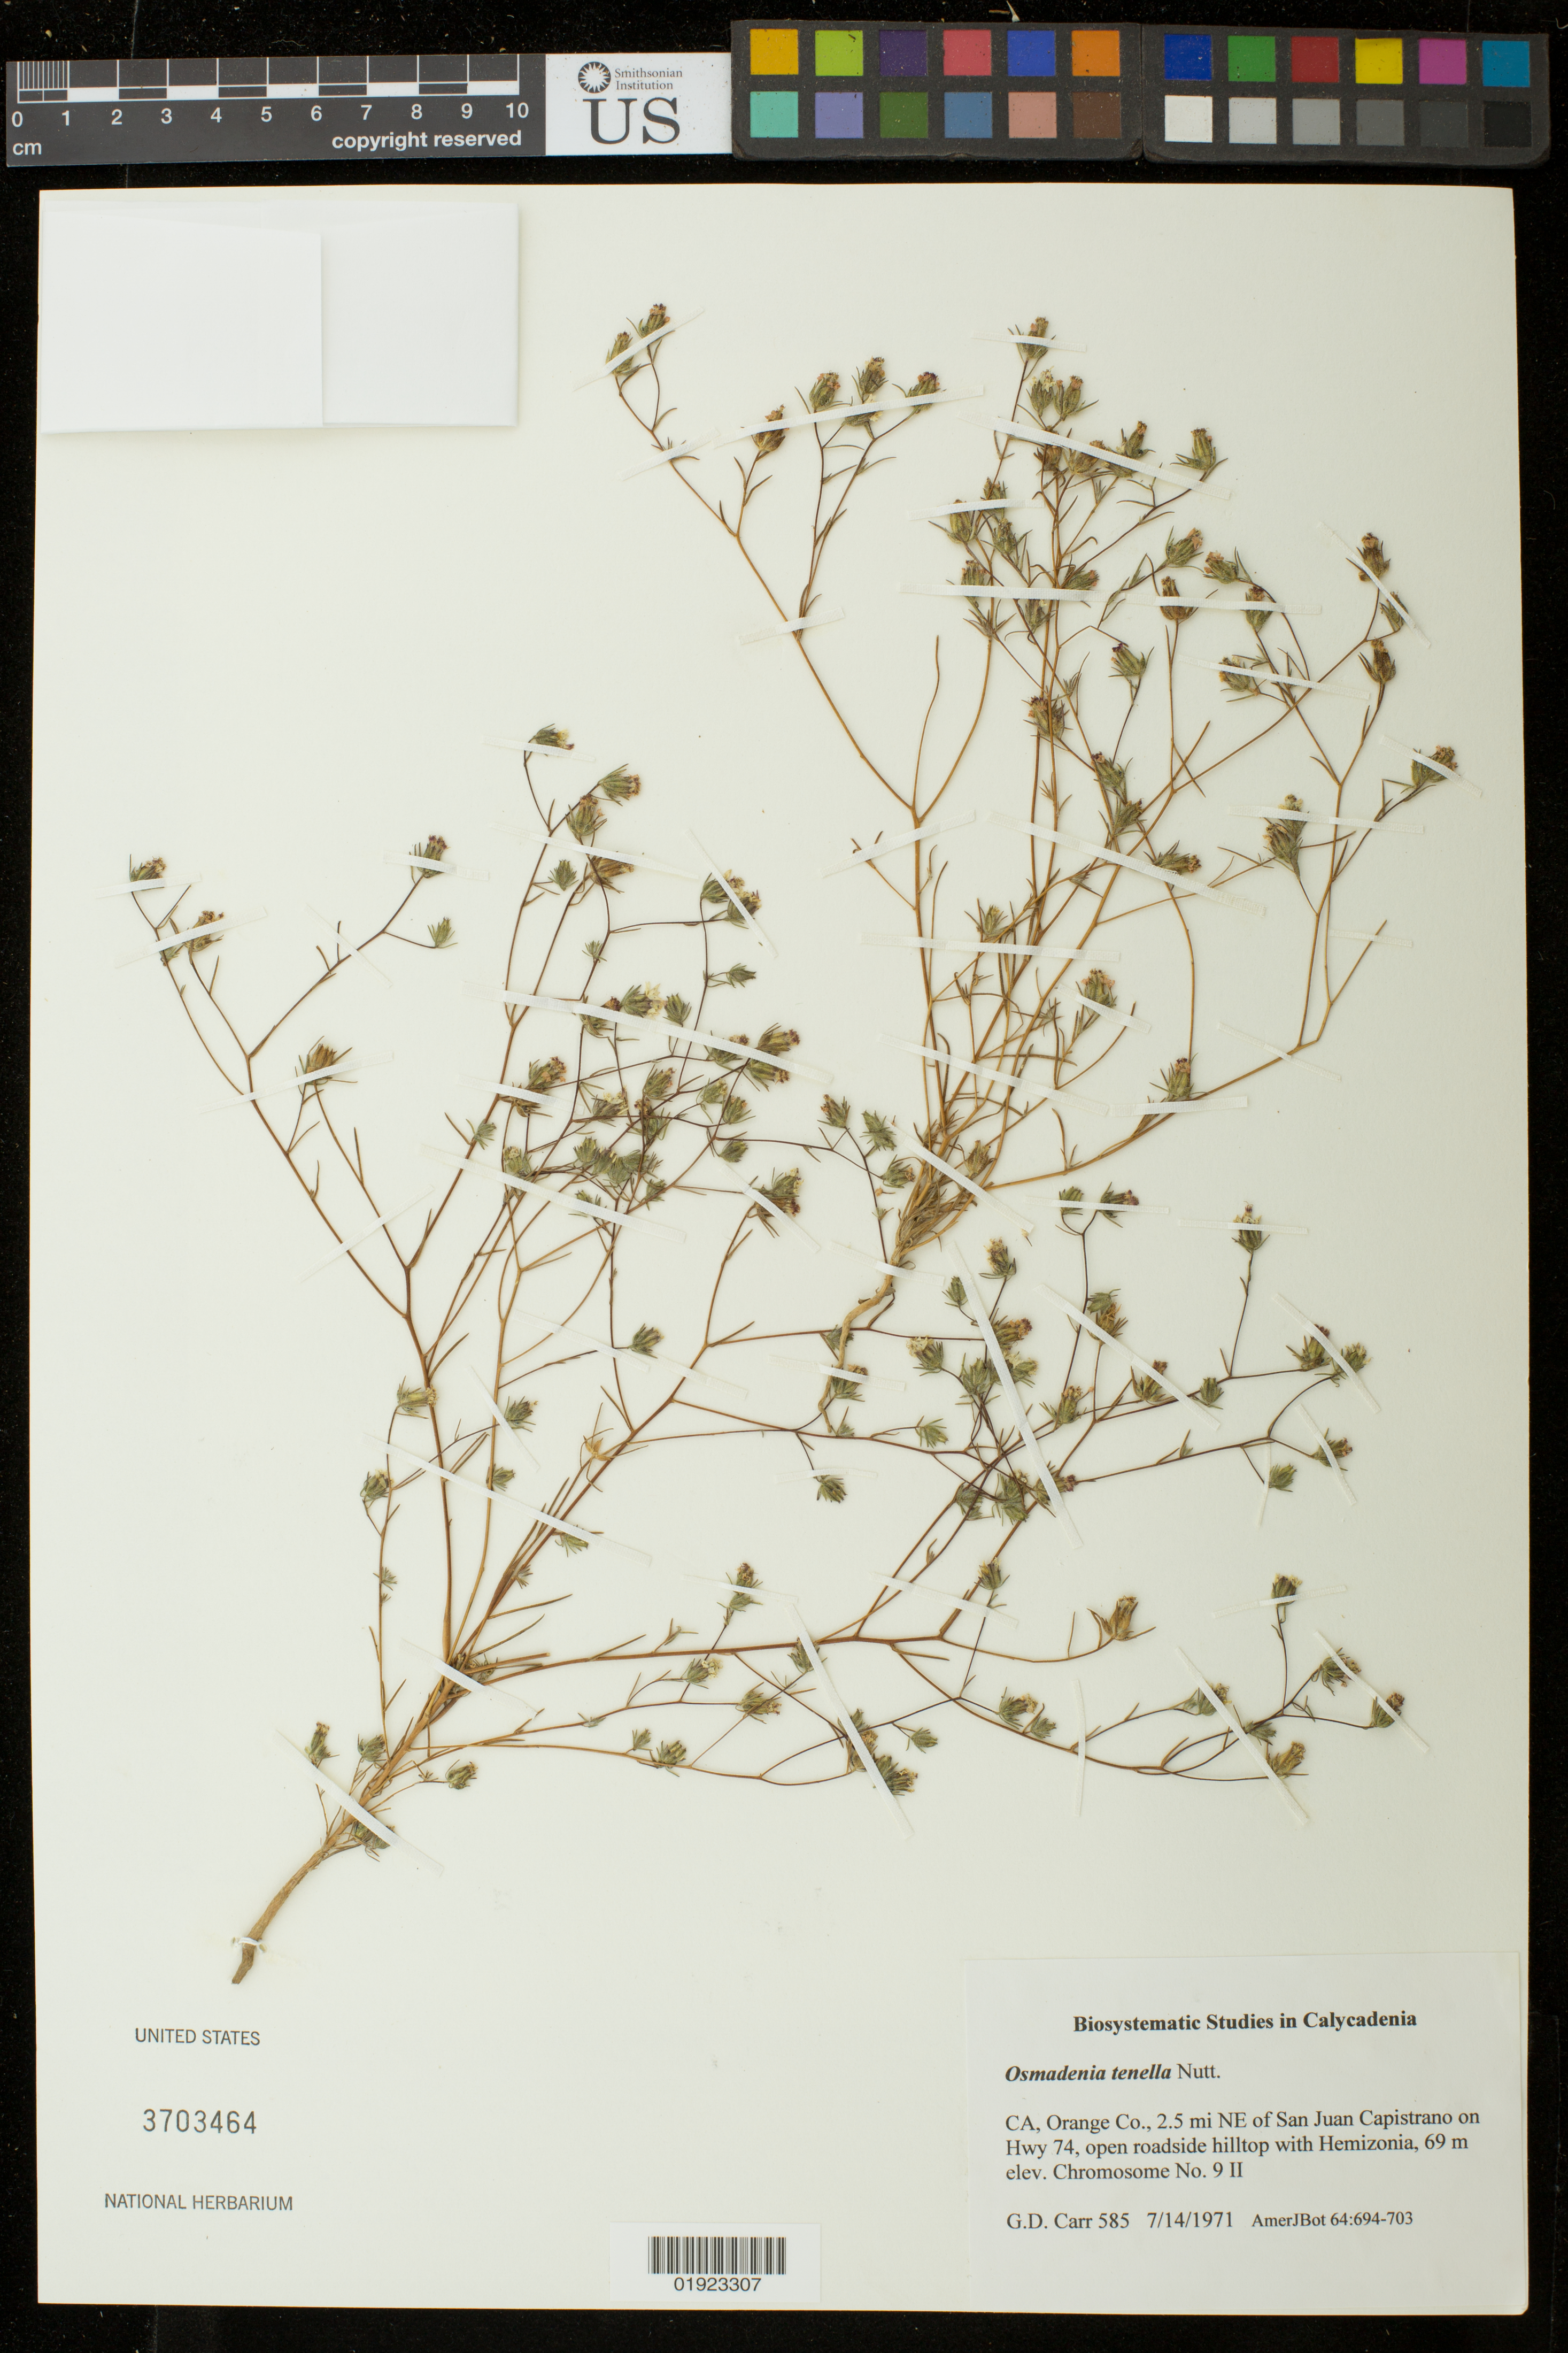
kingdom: Plantae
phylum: Tracheophyta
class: Magnoliopsida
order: Asterales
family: Asteraceae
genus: Osmadenia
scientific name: Osmadenia tenella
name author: Nutt.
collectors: G. D. Carr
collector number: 585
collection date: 1971-07-14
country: United States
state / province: California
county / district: Orange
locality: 2.5 mi NE of San Juan Capistrano on Hwy 74.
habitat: Open roadside hilltop.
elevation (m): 69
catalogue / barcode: US 3703464